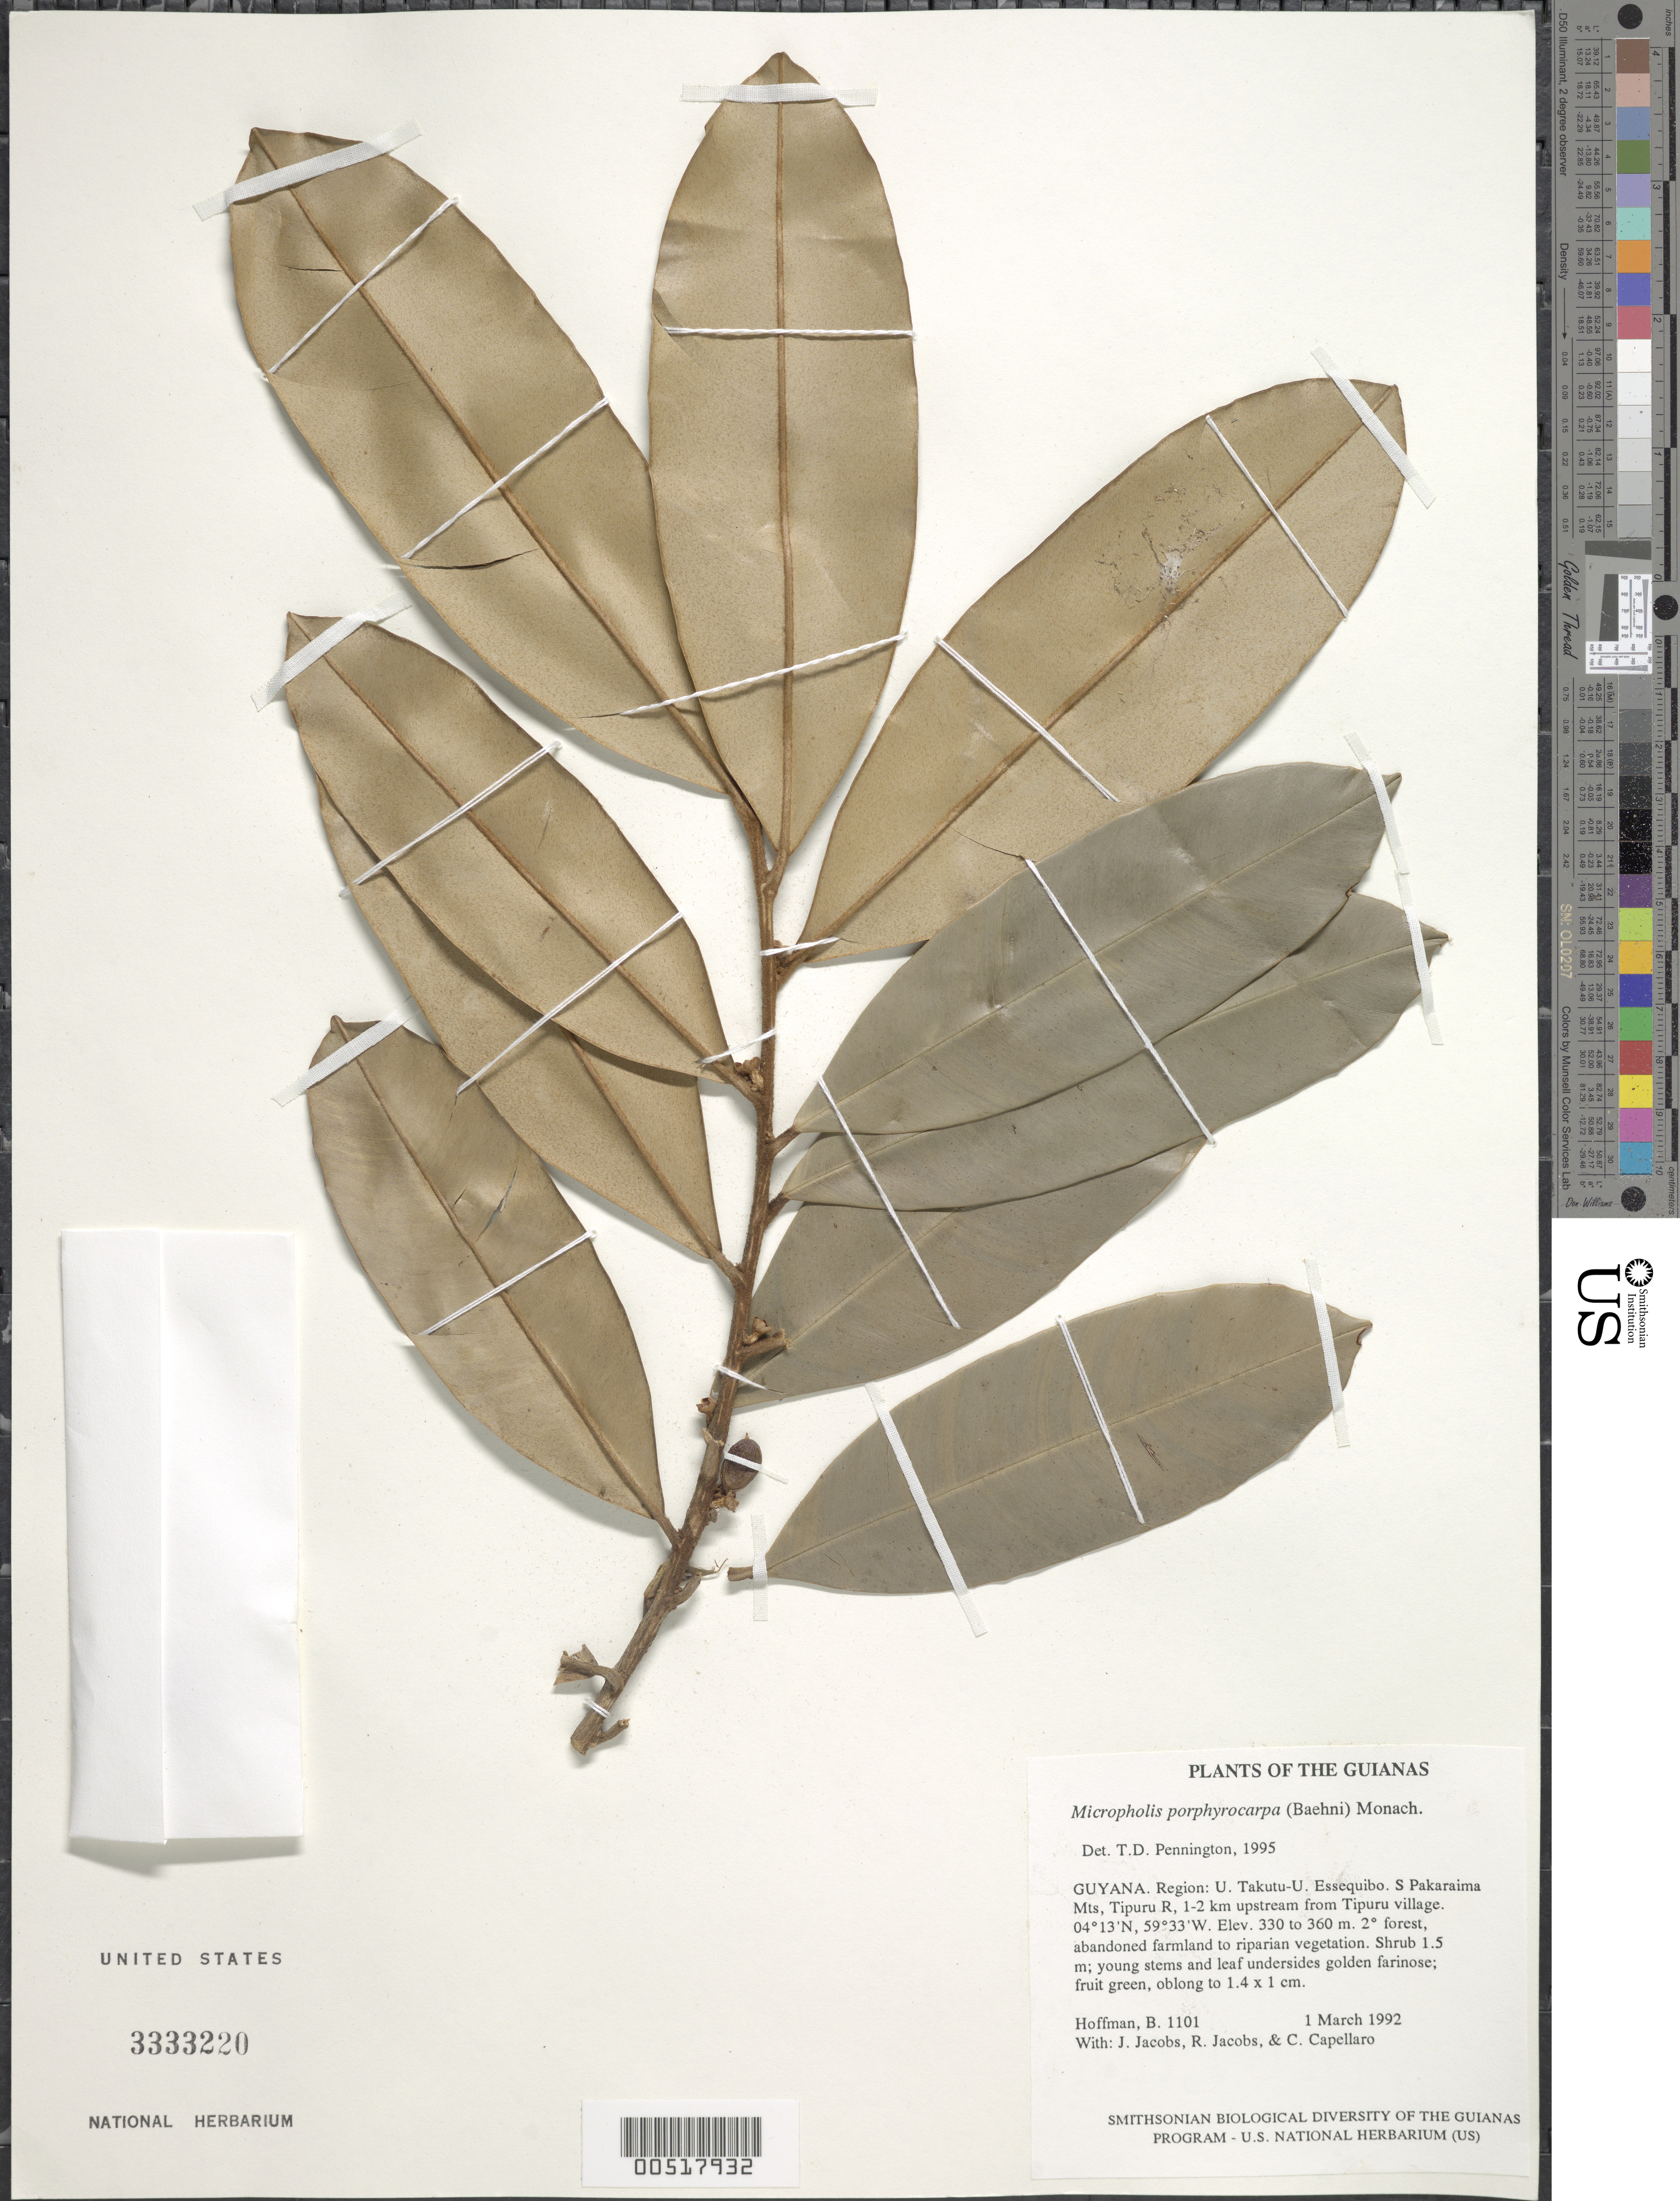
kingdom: Plantae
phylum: Tracheophyta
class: Magnoliopsida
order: Ericales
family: Sapotaceae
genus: Micropholis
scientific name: Micropholis porphyrocarpa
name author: (Baehni) Monach.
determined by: Pennington, T. D., (K)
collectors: B. Hoffman, J. Jacobs, R. Jacobs & C. Capellaro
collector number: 1101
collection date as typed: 1 March 1992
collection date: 1992-03-01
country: Guyana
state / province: U. Takutu-U. Essequibo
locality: S Pakaraima Mts, Tipuru R., 1-2 km upstream from Tipuru Village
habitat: Secondary forest, abandoned farmland to riparian vegetation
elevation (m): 330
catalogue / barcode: US 3333220